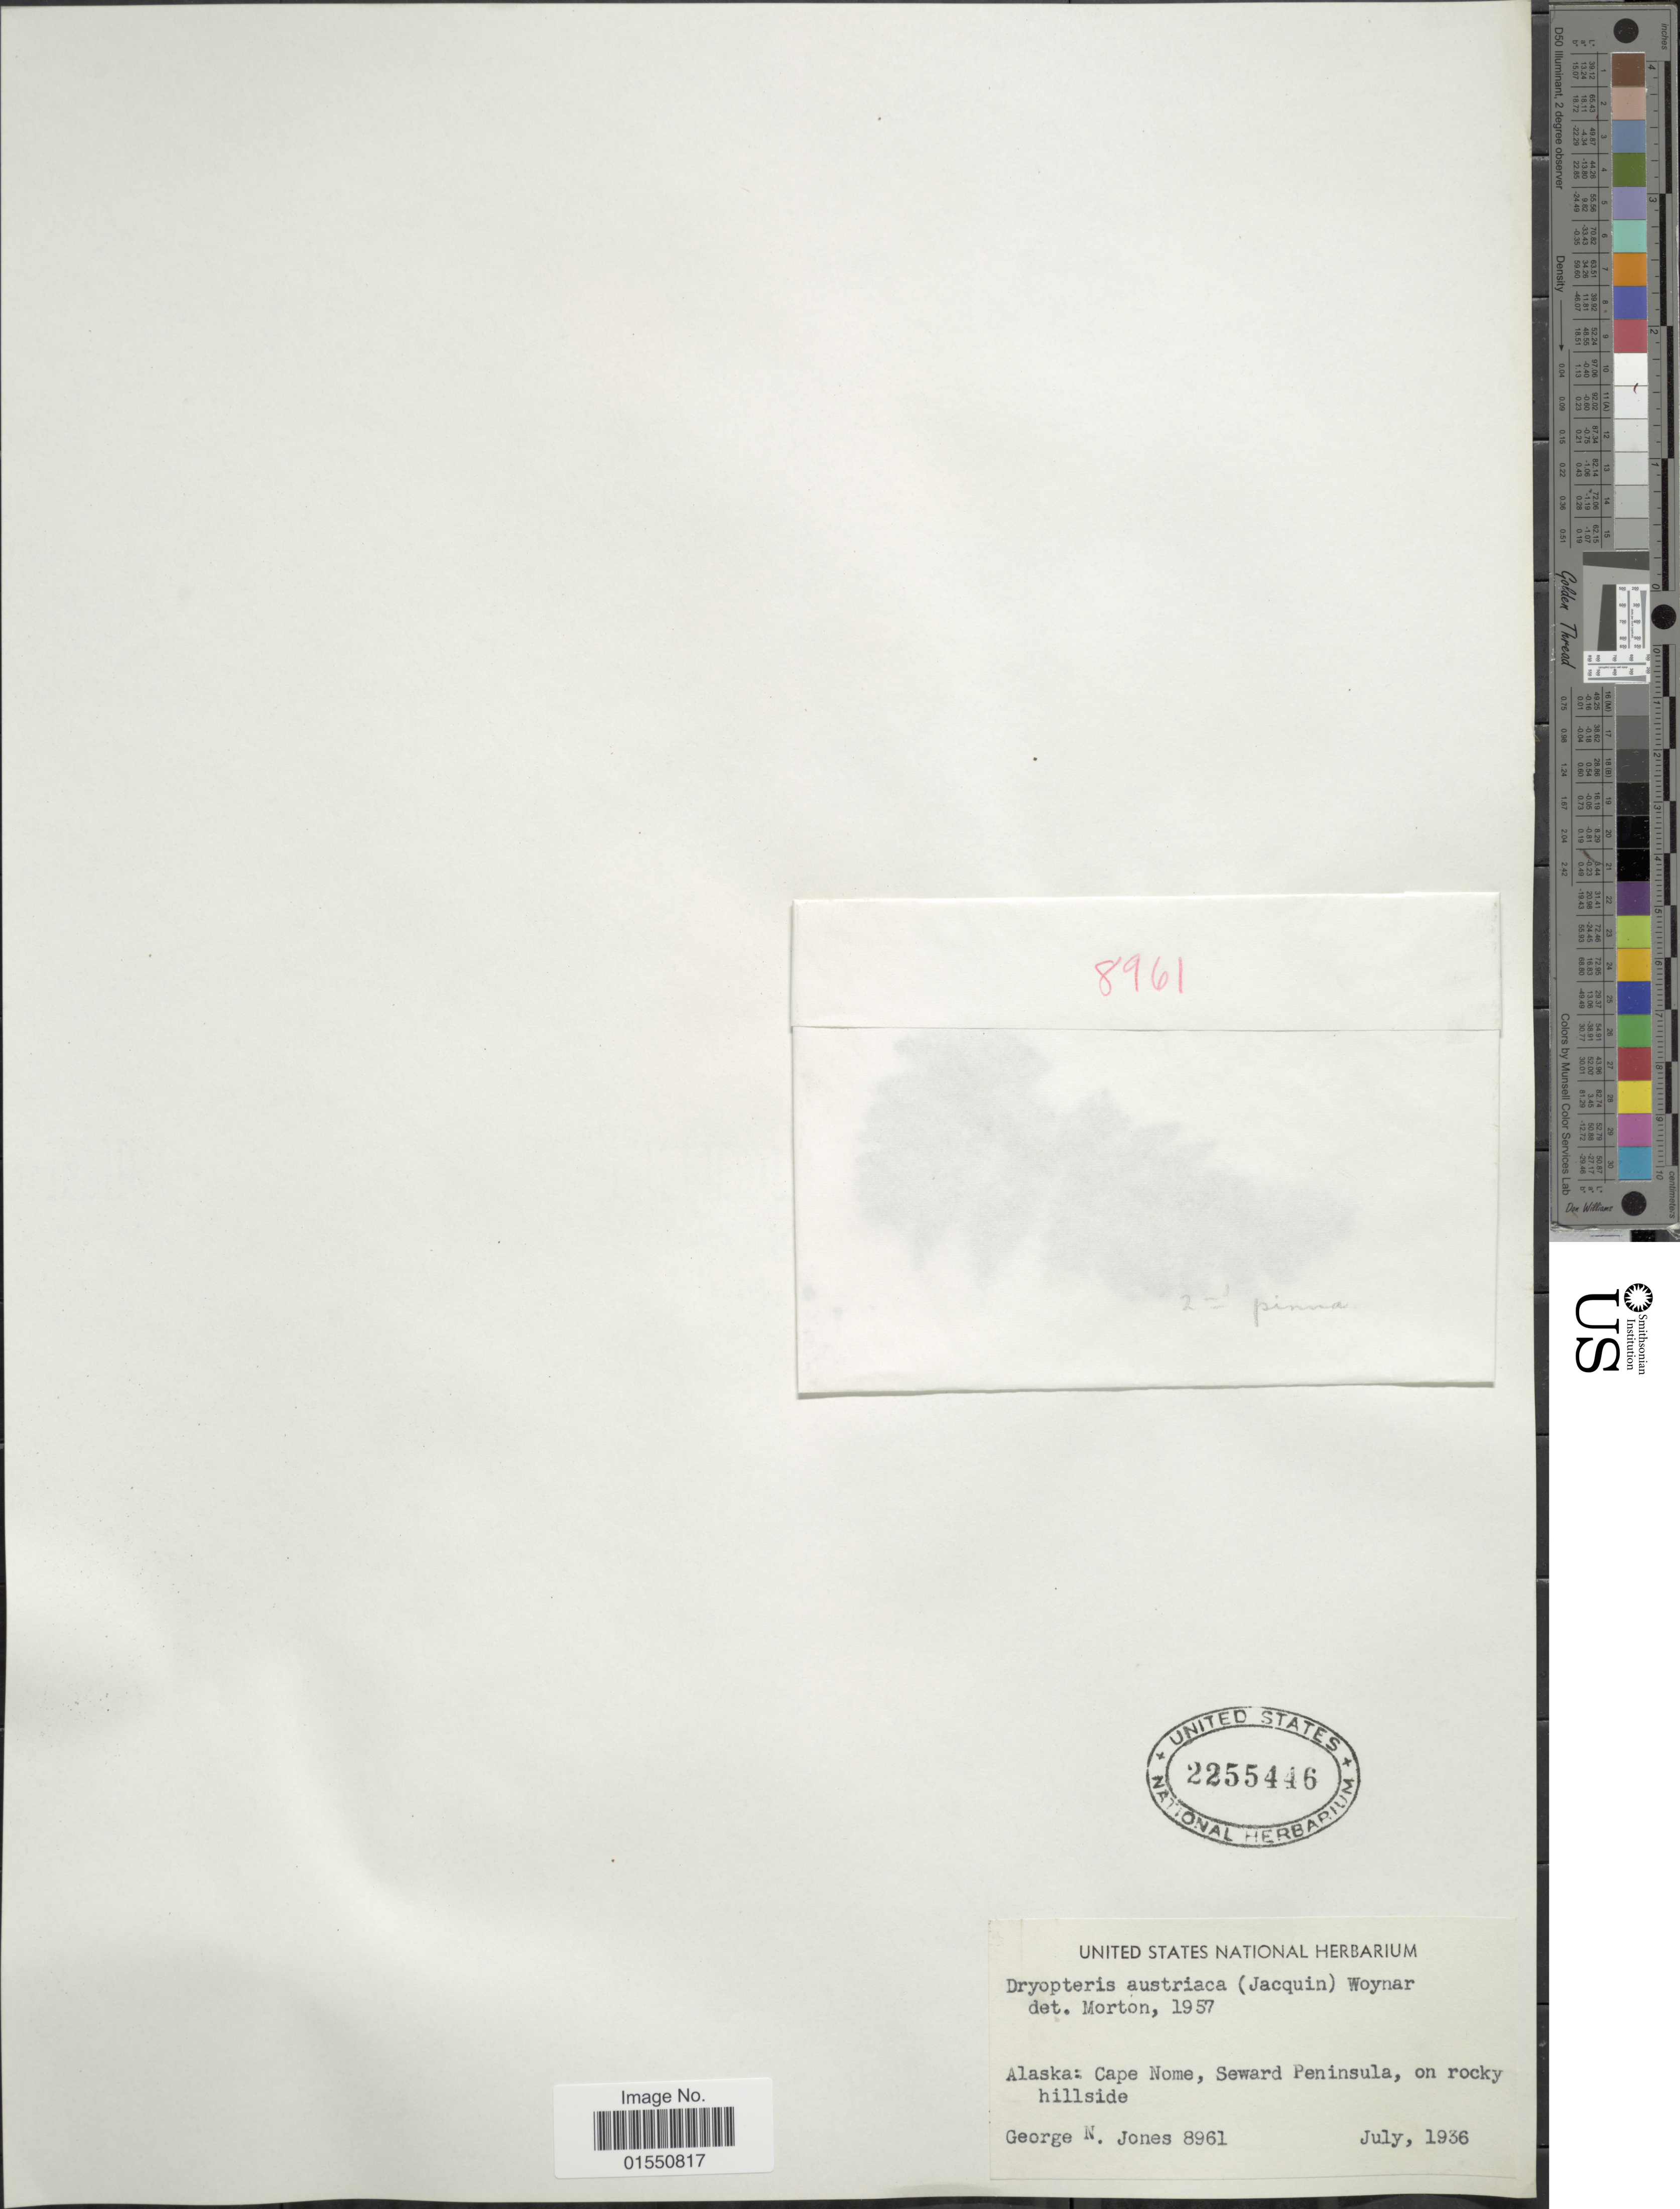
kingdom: Plantae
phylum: Tracheophyta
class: Polypodiopsida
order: Polypodiales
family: Dryopteridaceae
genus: Dryopteris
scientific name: Dryopteris expansa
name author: (C. Presl) Fraser-Jenk. & Jermy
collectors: G. N. Jones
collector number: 8961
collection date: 1936-07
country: United States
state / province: Alaska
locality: Cape Nome, Seward Peninsula, on rocky hillside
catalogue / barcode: US 2255446